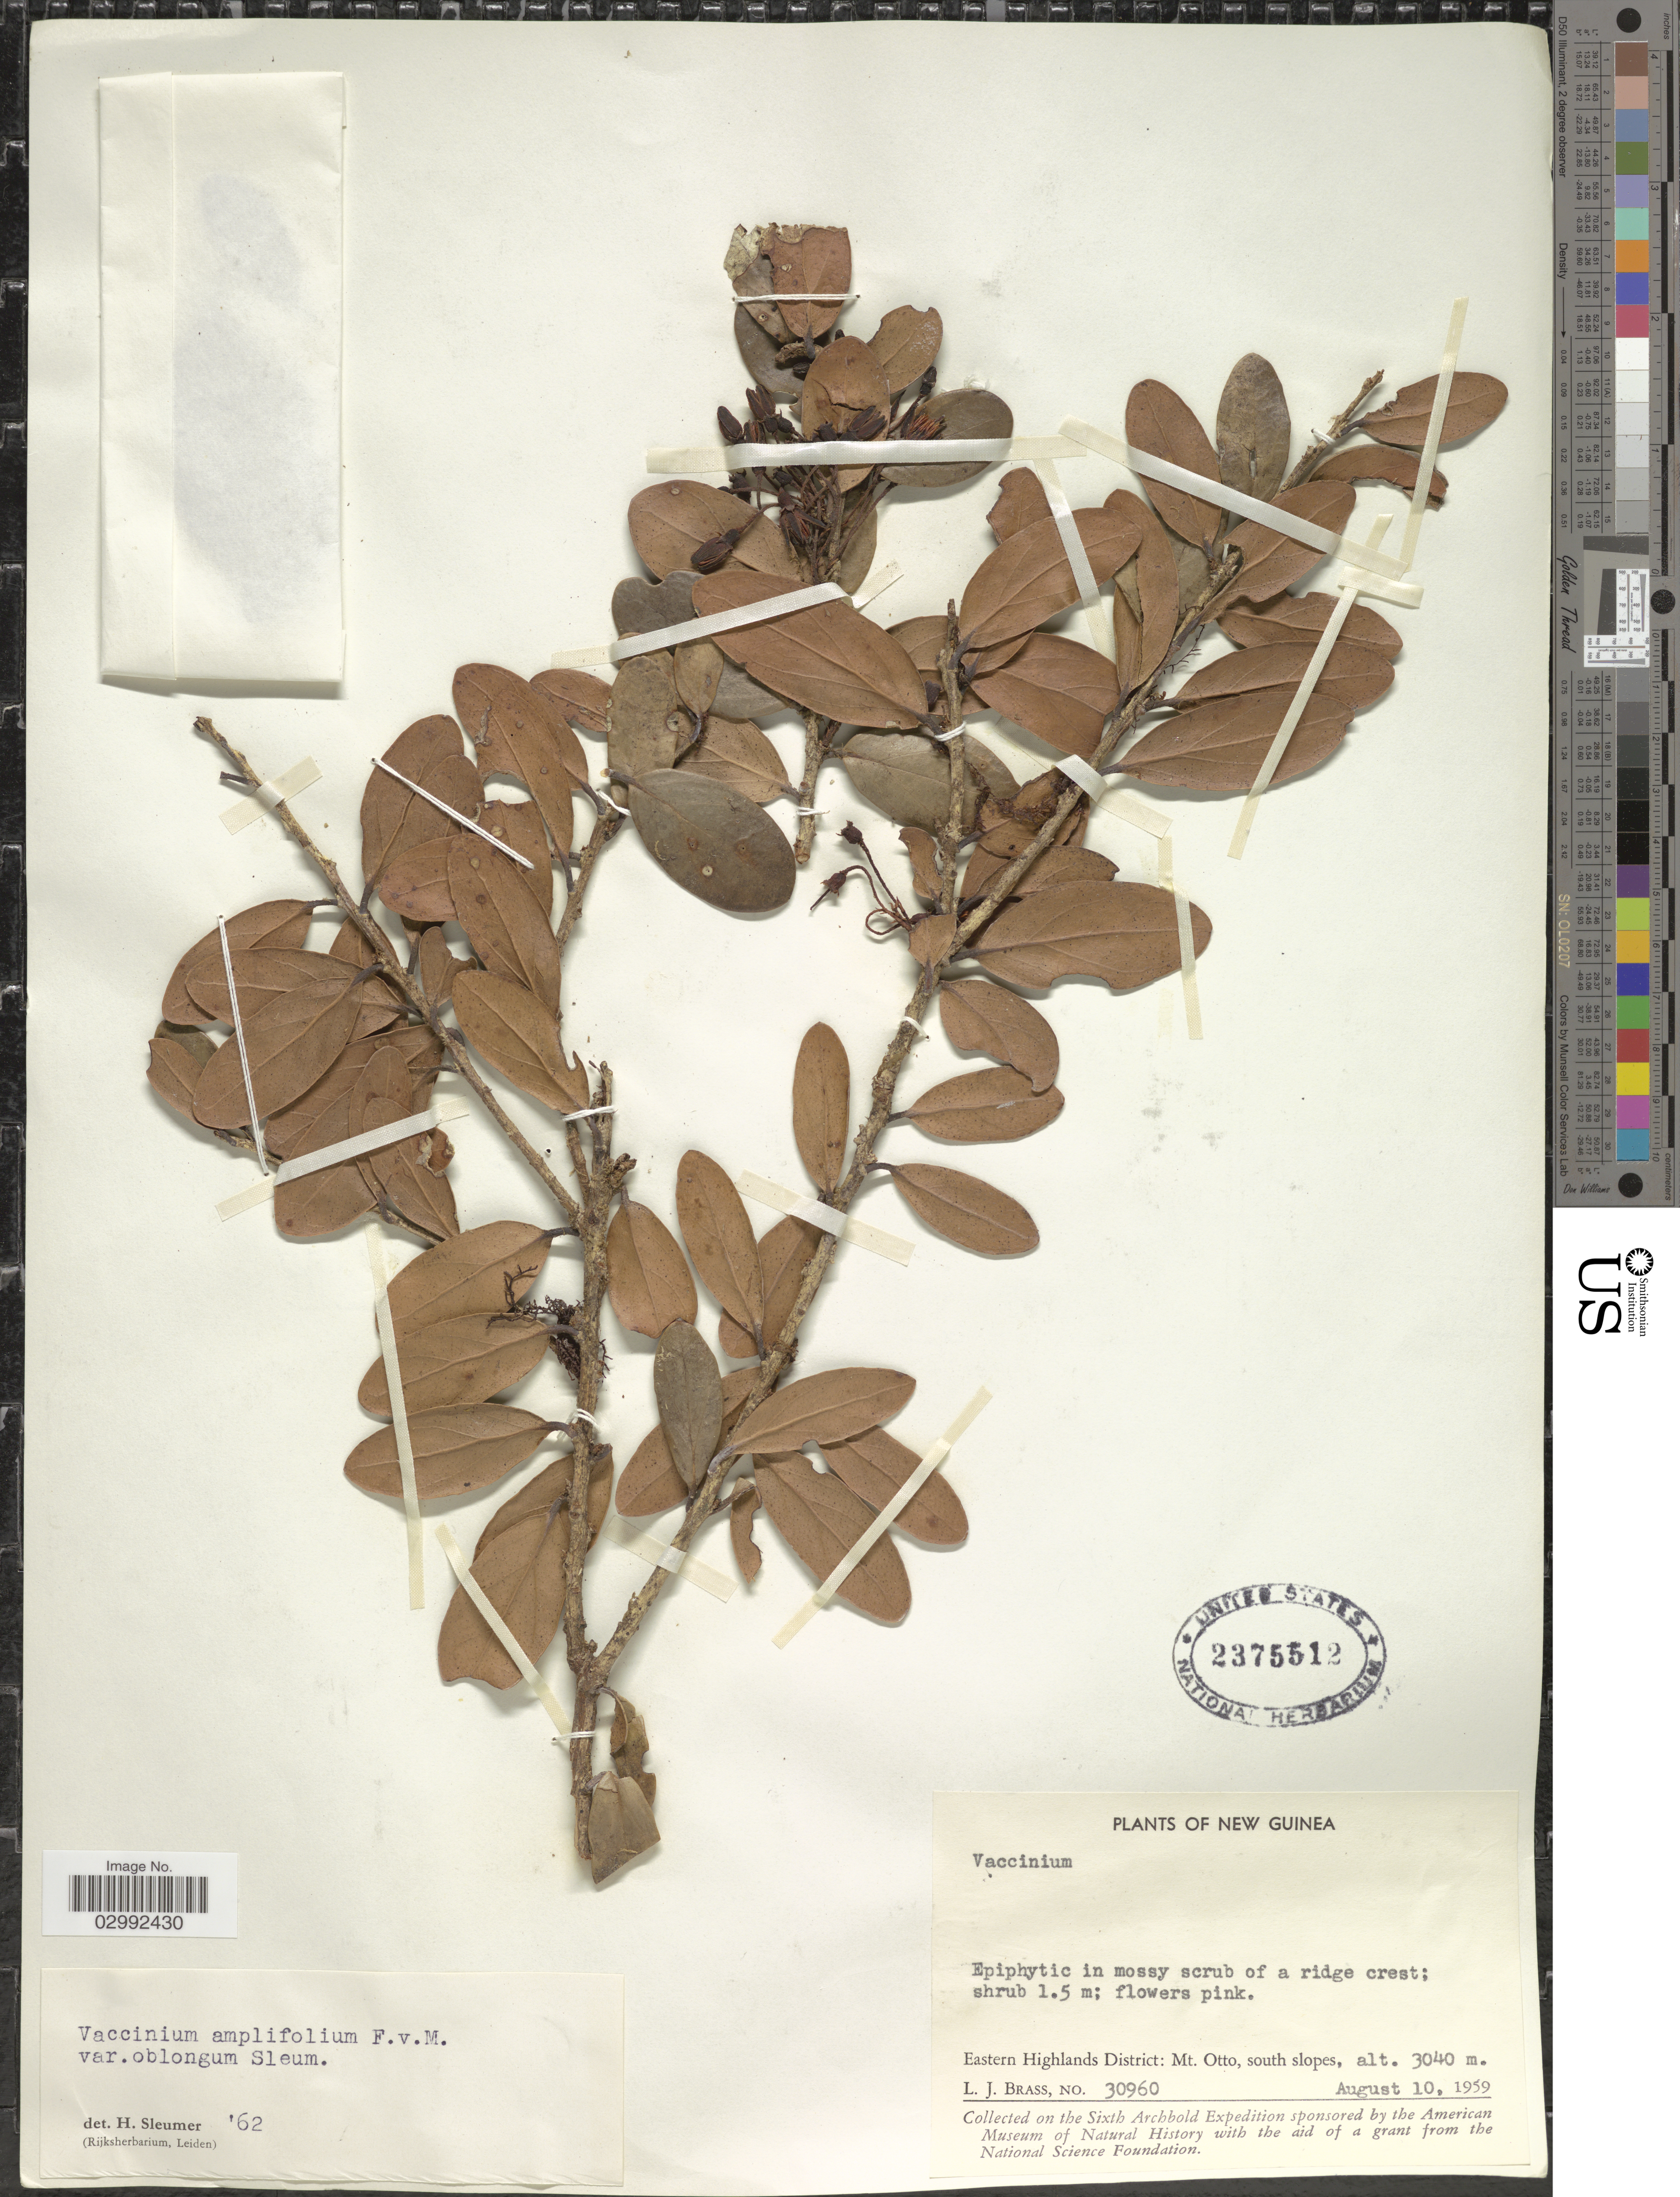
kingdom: Plantae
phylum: Tracheophyta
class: Magnoliopsida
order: Ericales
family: Ericaceae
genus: Vaccinium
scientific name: Vaccinium amplifolium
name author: F. Muell.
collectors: L. J. Brass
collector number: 30960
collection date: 1959-08-10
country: Papua New Guinea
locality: New Guinea, Eastern Highlands District: Mt. Otto, south slopes.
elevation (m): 3040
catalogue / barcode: US 2375512